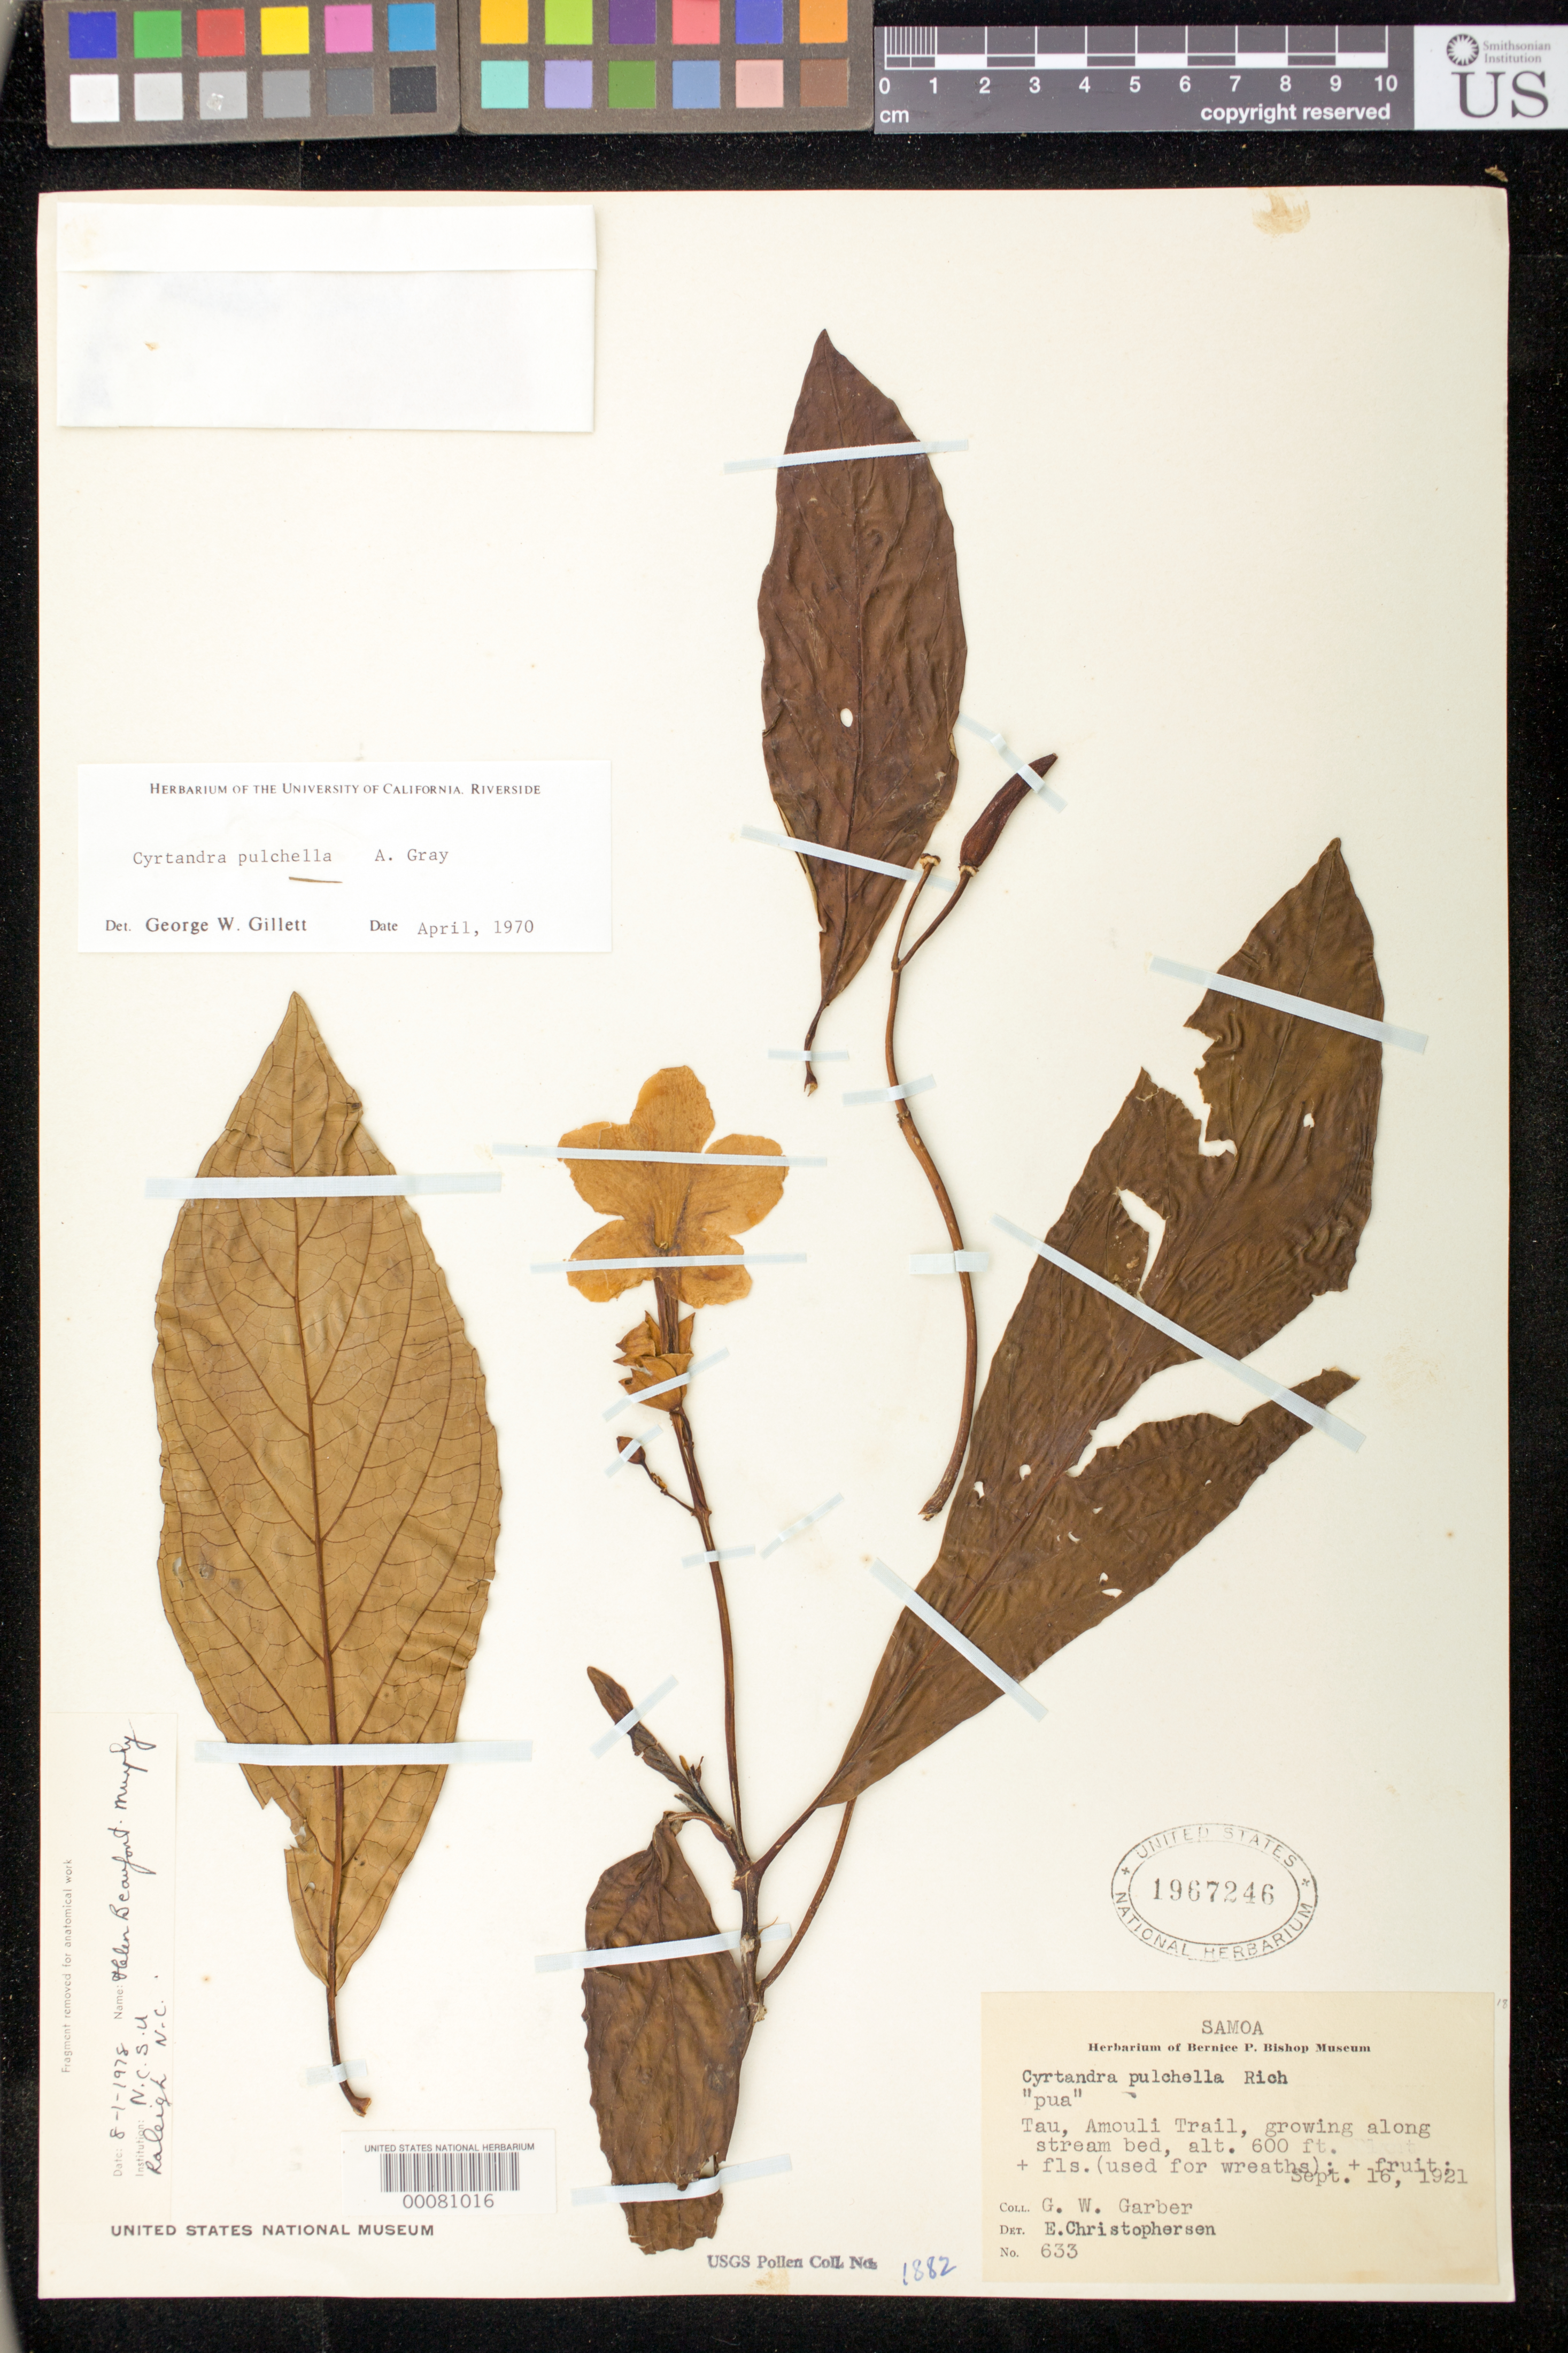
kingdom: Plantae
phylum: Tracheophyta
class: Magnoliopsida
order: Lamiales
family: Gesneriaceae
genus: Cyrtandra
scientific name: Cyrtandra pulchella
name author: W. Rich ex A. Gray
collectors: G. Garber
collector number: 633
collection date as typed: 16 Sep 1921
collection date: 1921-09-16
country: American Samoa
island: Ta'u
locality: Manua is., Tau i., iamouli trail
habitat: Growing along stream bed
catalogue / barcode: US 1967246